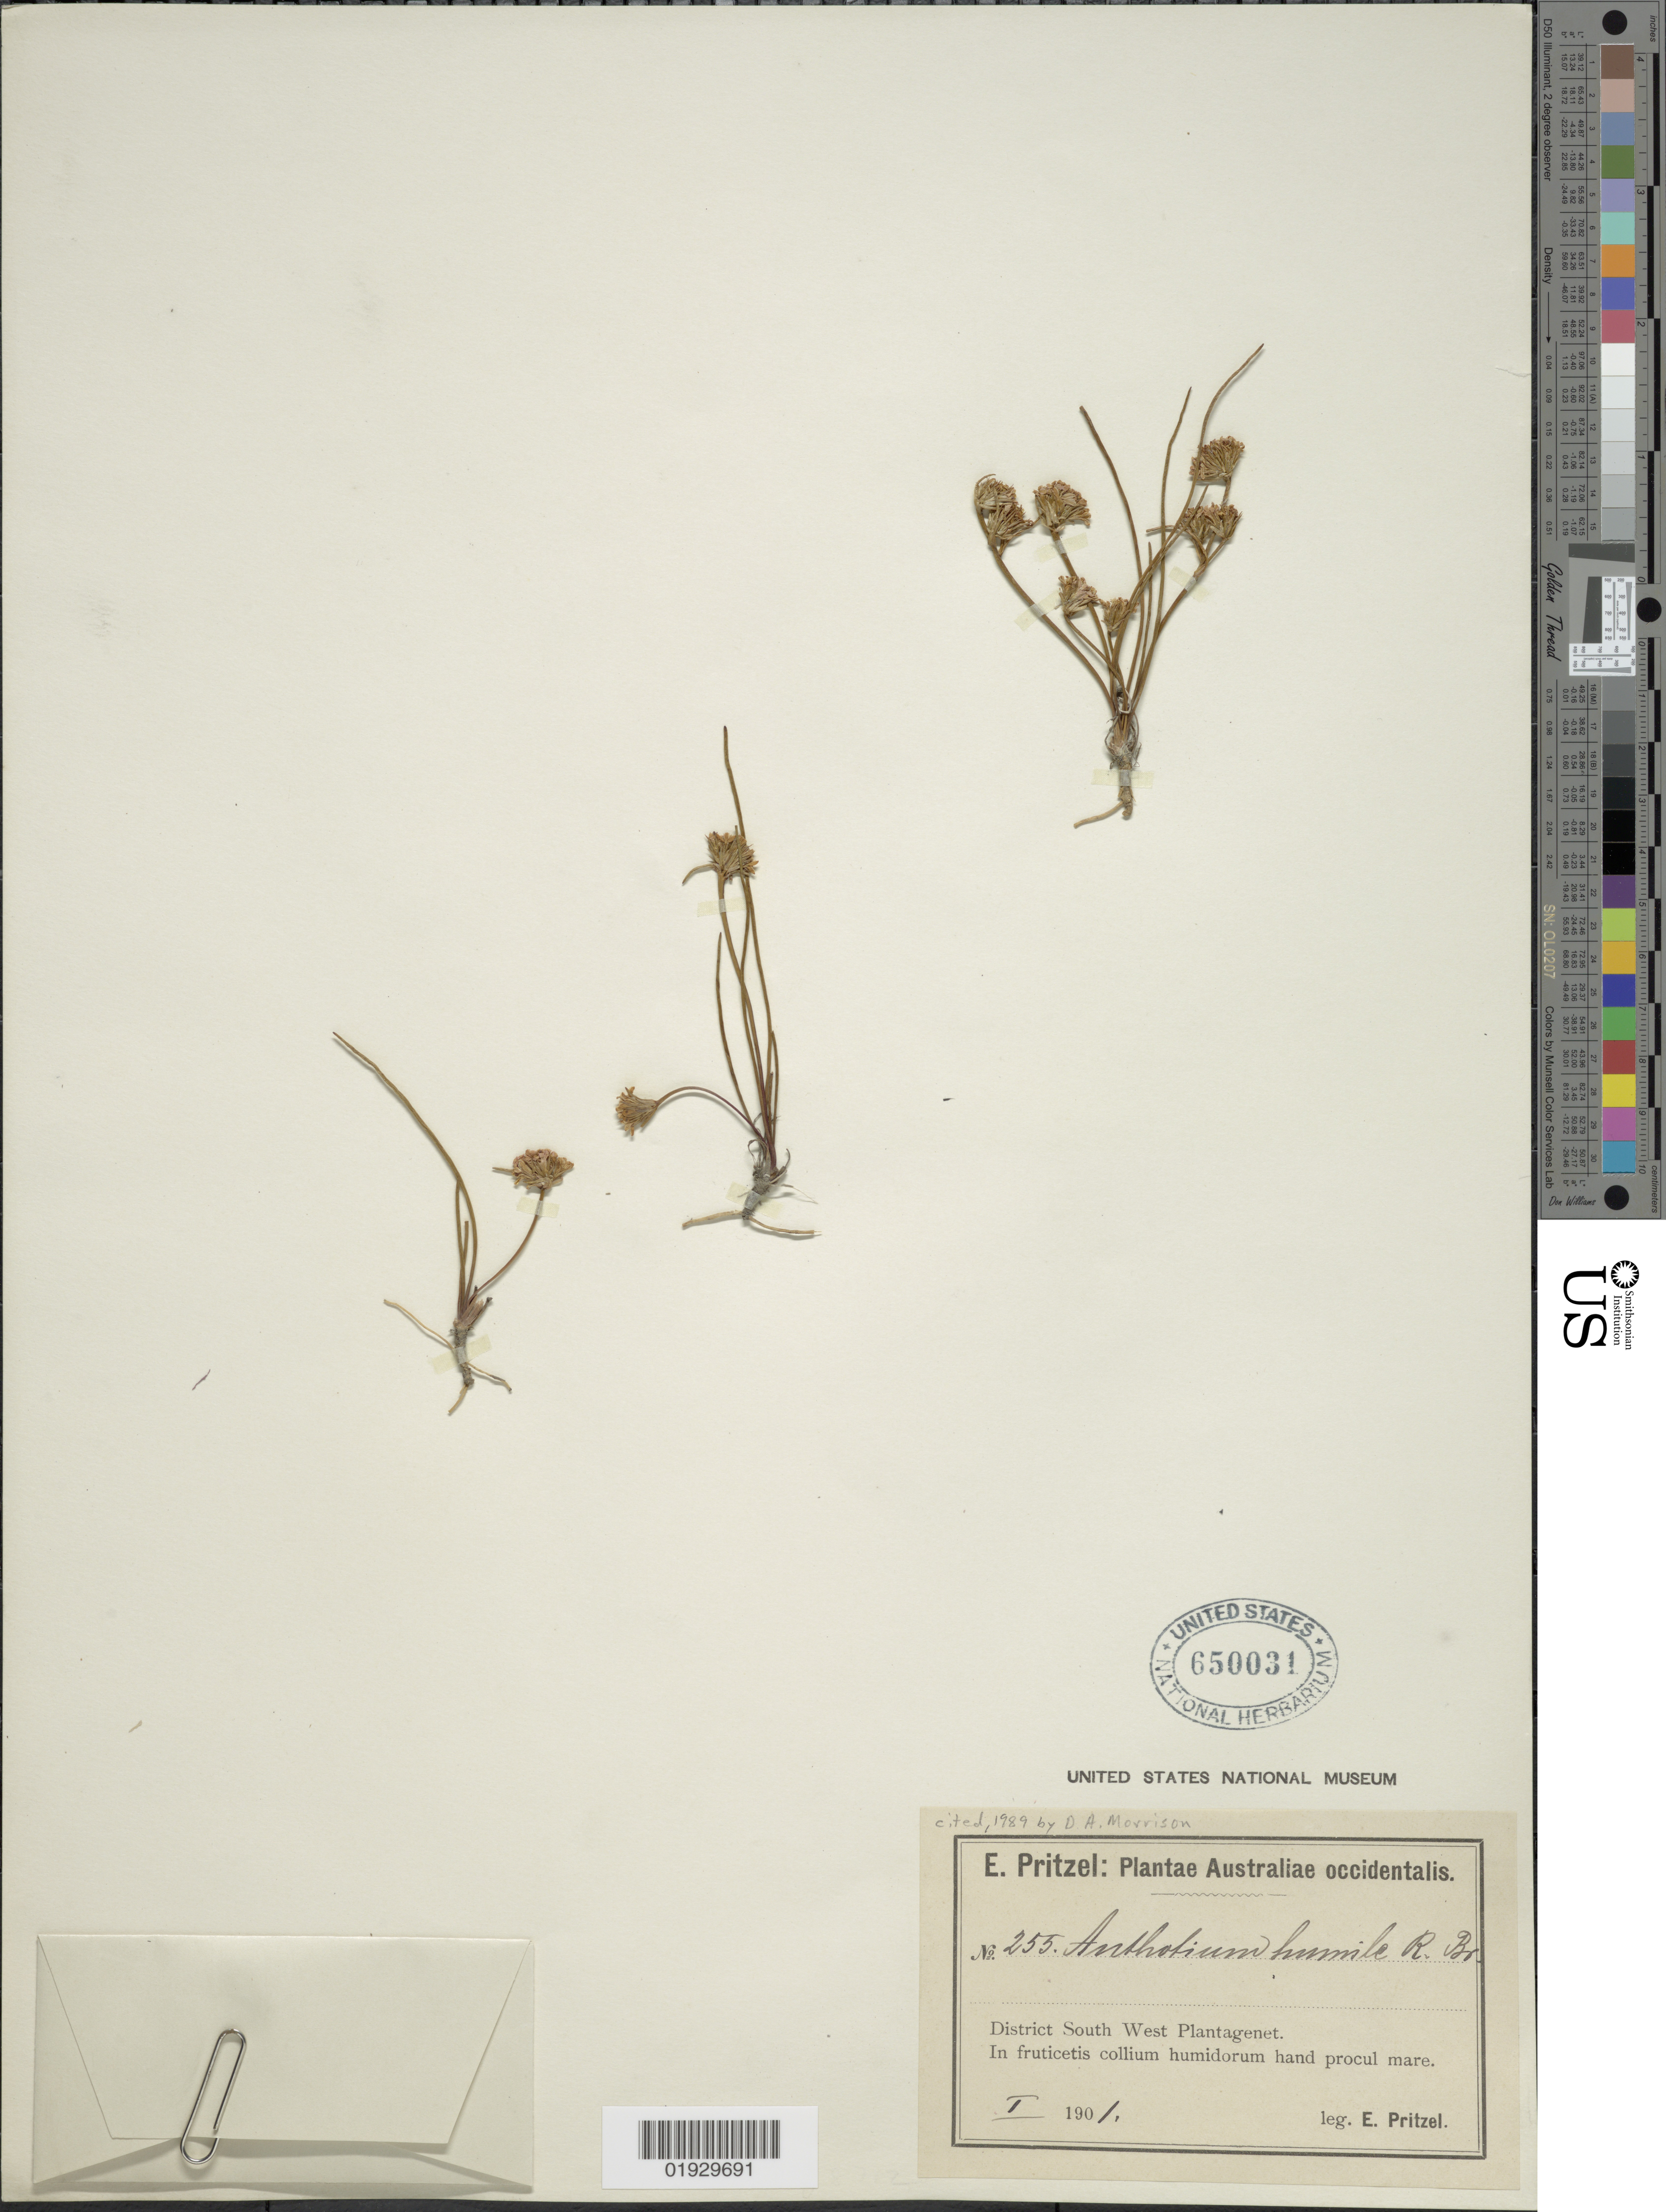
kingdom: Plantae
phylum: Tracheophyta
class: Magnoliopsida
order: Asterales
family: Goodeniaceae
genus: Anthotium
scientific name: Anthotium humile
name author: R. Br.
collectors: E. G. Pritzel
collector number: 255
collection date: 1901-01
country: Australia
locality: Australiae occidentalis. District South West Plantagenet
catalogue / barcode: US 650031